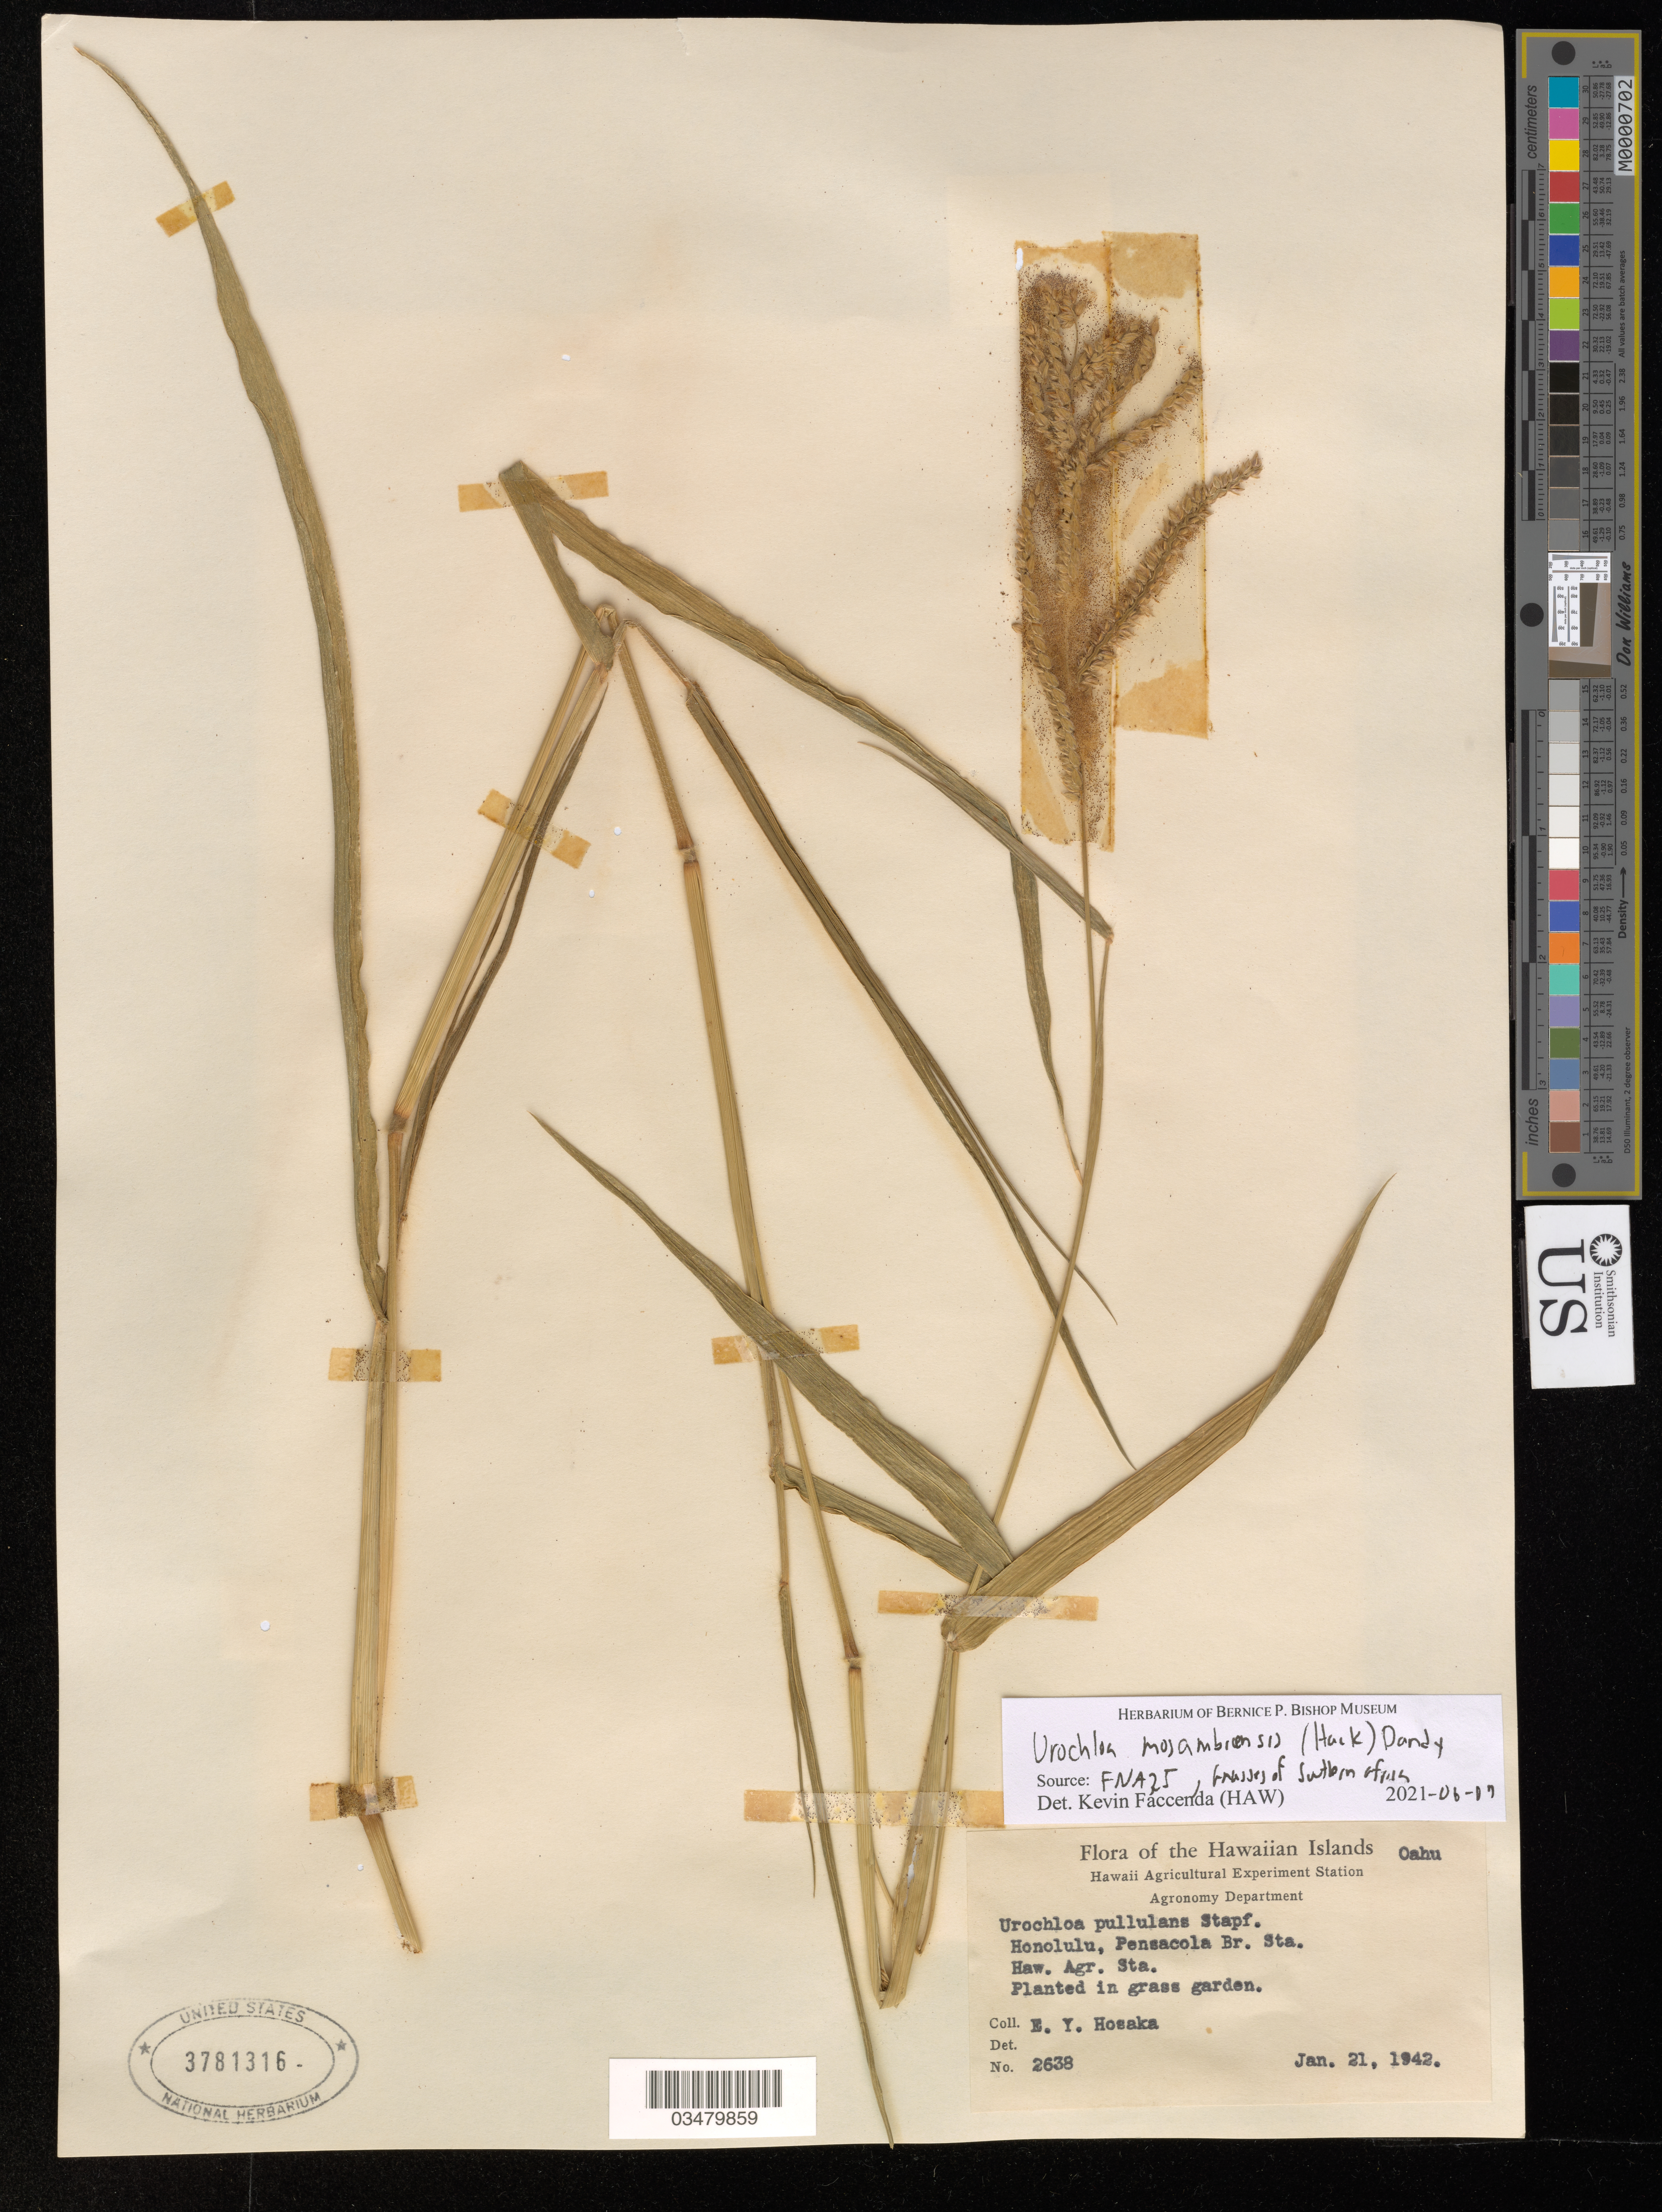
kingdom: Plantae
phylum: Tracheophyta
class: Liliopsida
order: Poales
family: Poaceae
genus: Urochloa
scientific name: Urochloa mosambicensis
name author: (Hack.) Dandy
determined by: Faccenda, K.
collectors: E. Y. Hosaka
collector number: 2638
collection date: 1942-01-21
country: United States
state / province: Hawaii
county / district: Honolulu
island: Oahu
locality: Honolulu, Pensacola Br. Sta., Hawaii Agricultural Station, grass garden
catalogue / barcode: US 3781316